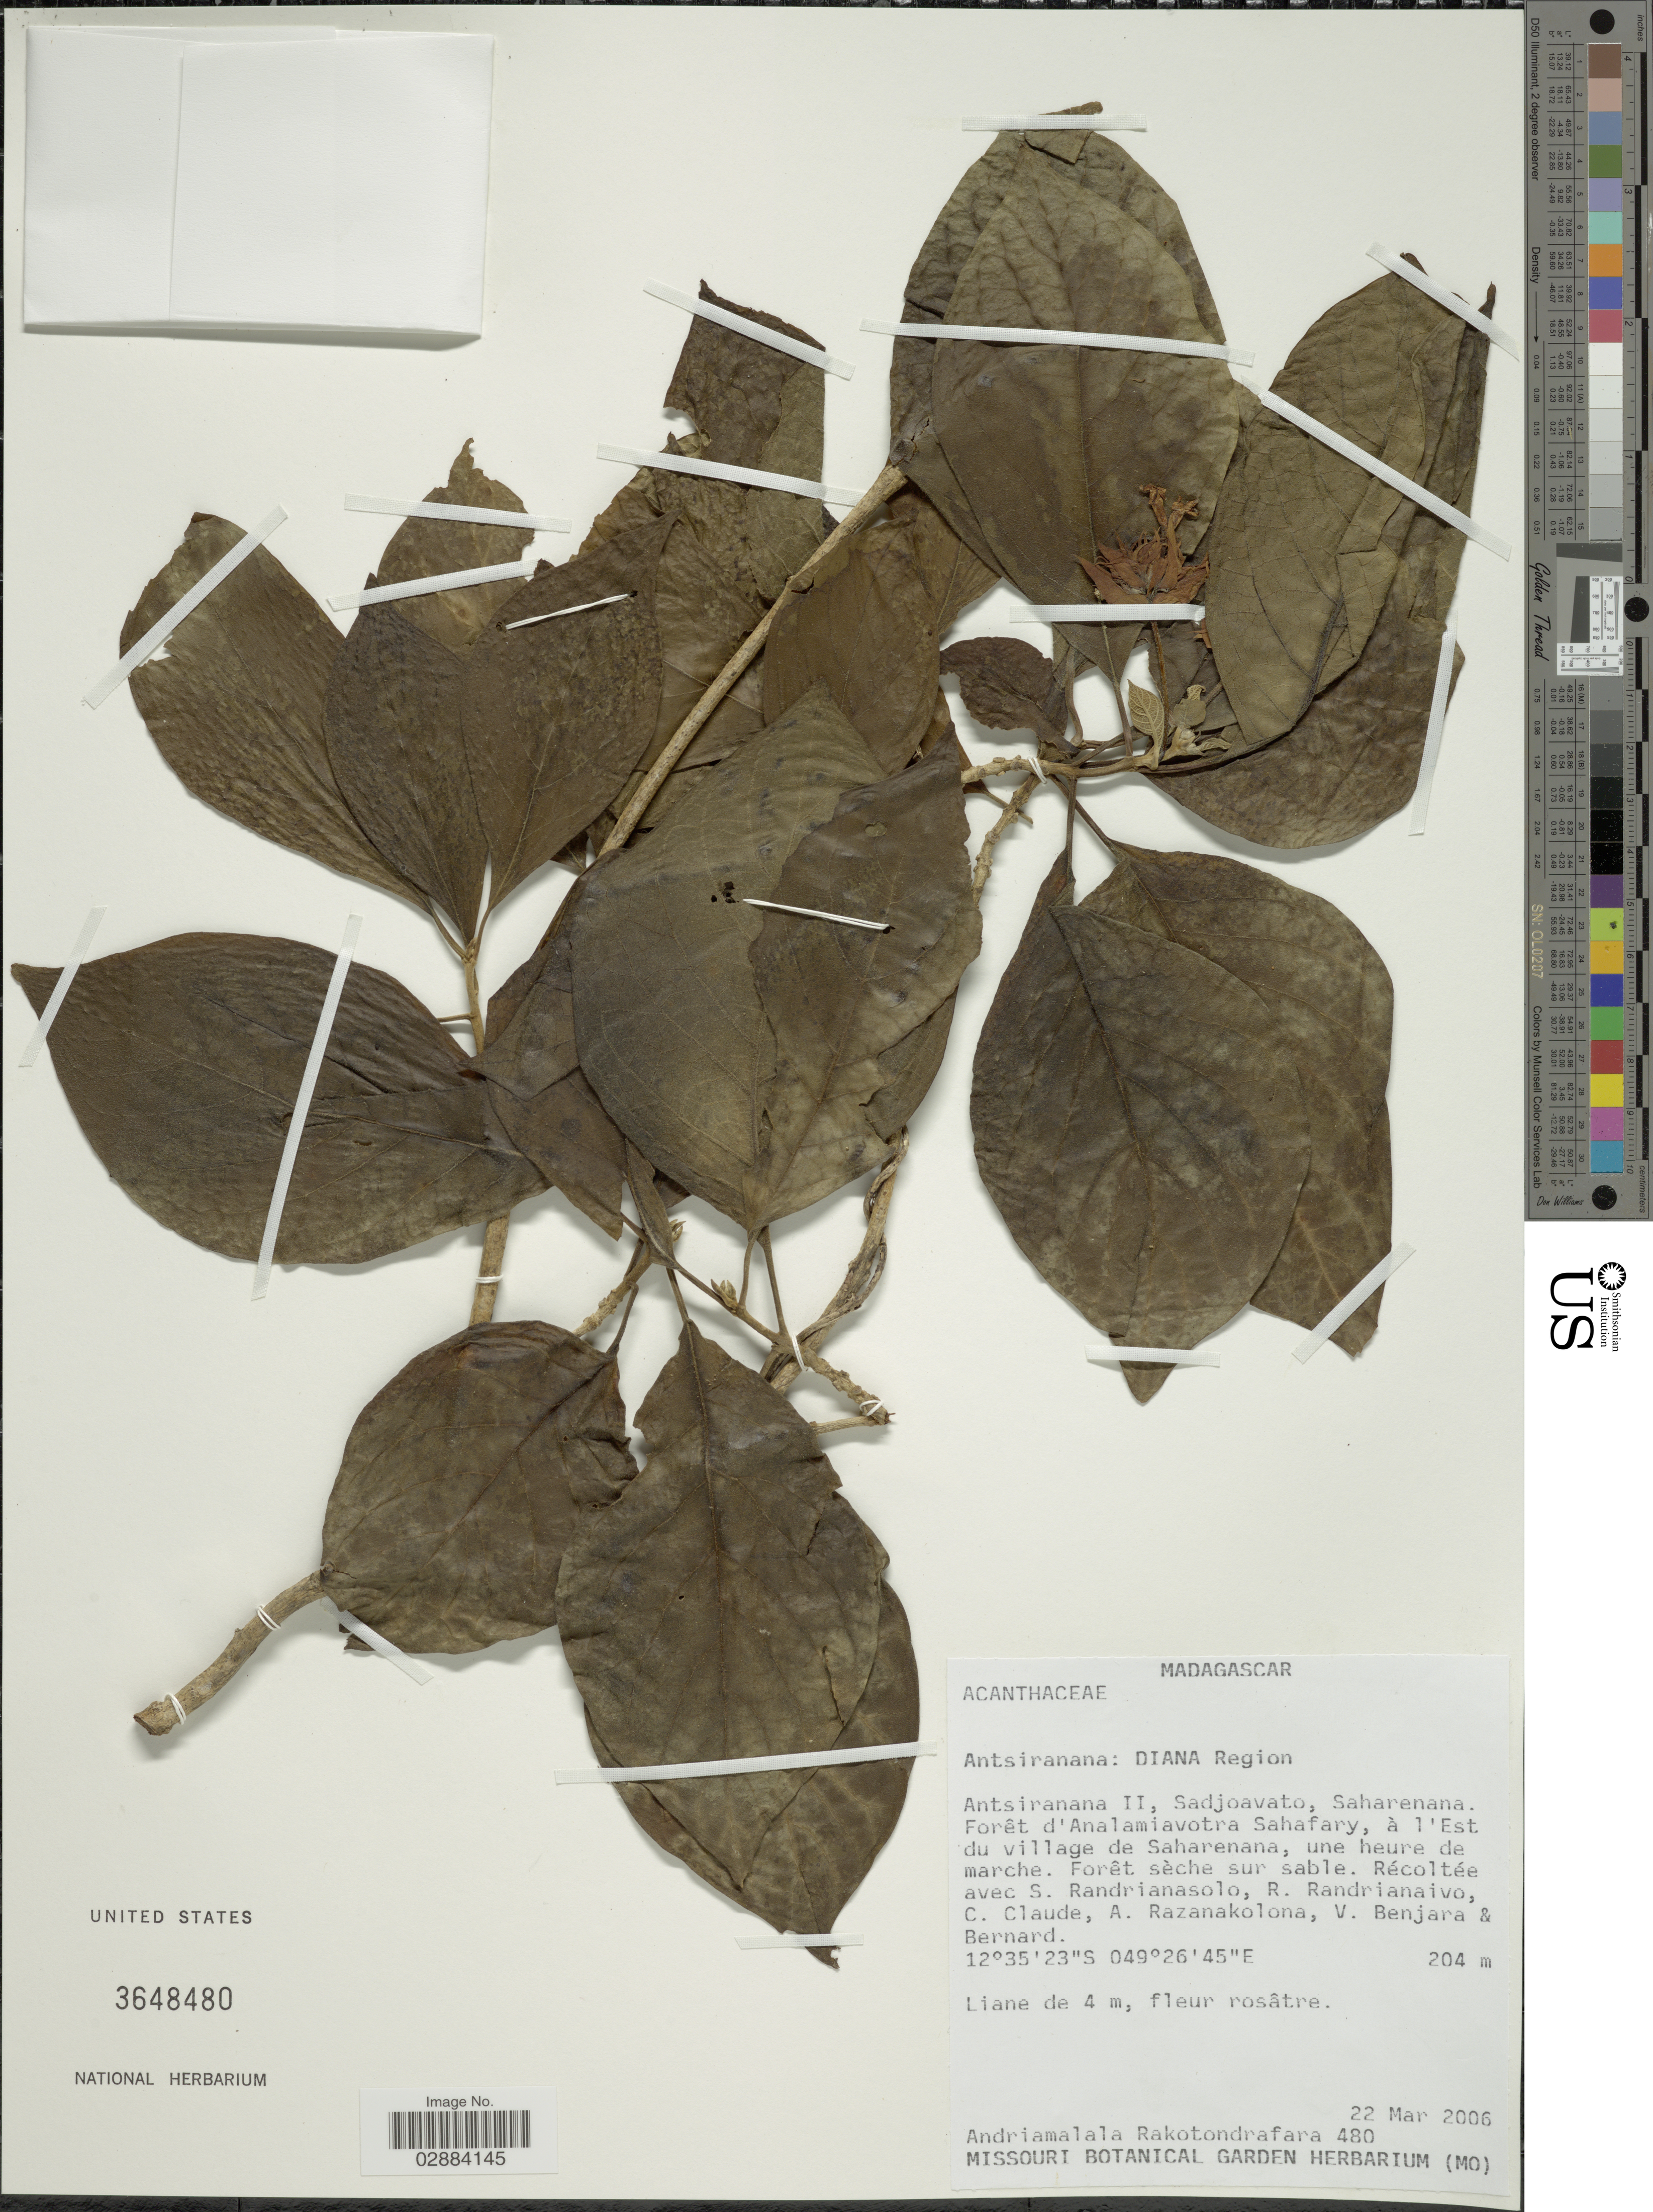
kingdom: Plantae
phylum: Tracheophyta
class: Magnoliopsida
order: Lamiales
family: Acanthaceae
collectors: A. Rakotondrafara, S. Randrianasolo, R. Randrianaivo, C. Claude & et al.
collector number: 480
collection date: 2006-03-22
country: Madagascar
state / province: Diana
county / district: Antsiranana II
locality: Diana Region. Antsiranana II, Sadjoavato, Saharenana. Forêt d' Analamiavotra Sahafary, à l ' Est du village de Saharenana. Forêt sèche sur sable.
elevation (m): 204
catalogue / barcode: US 3648480